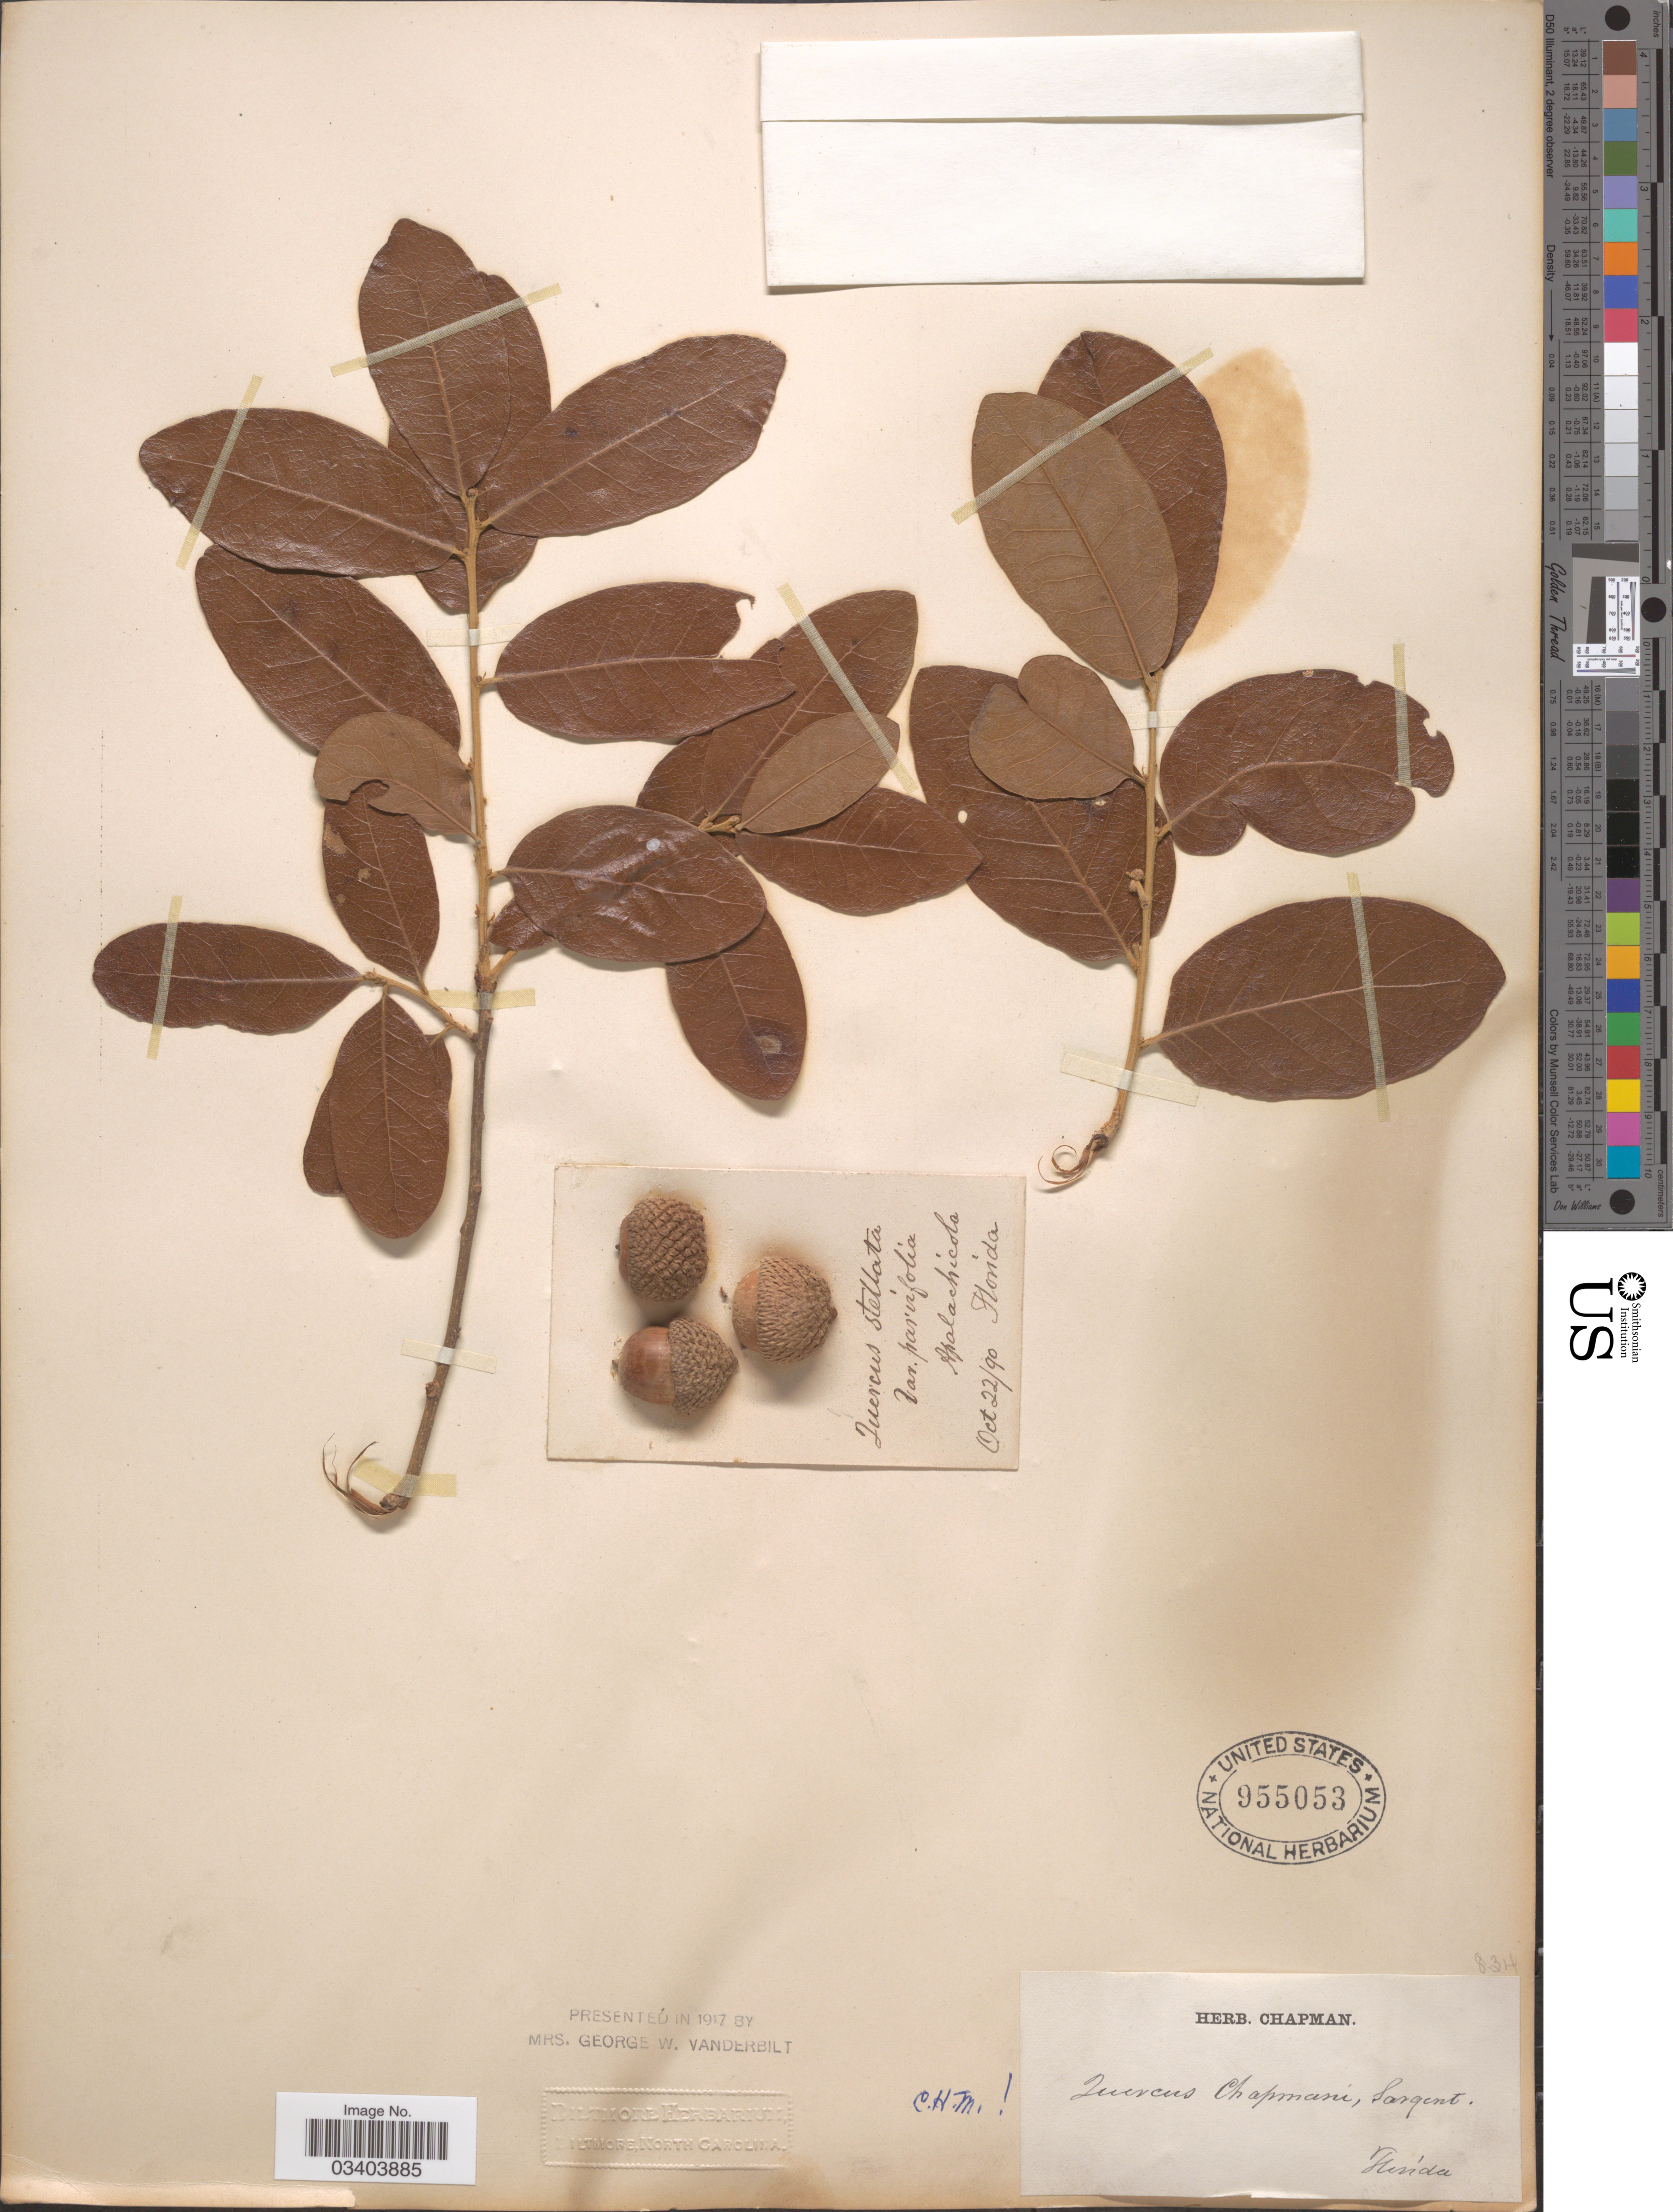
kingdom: Plantae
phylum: Tracheophyta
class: Magnoliopsida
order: Fagales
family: Fagaceae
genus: Quercus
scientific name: Quercus chapmanii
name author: Sarg.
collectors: ex herb. Chapman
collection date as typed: Transcribed d/m/y: 22/10/90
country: United States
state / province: Florida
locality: Apalachicola.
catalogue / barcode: US 955053